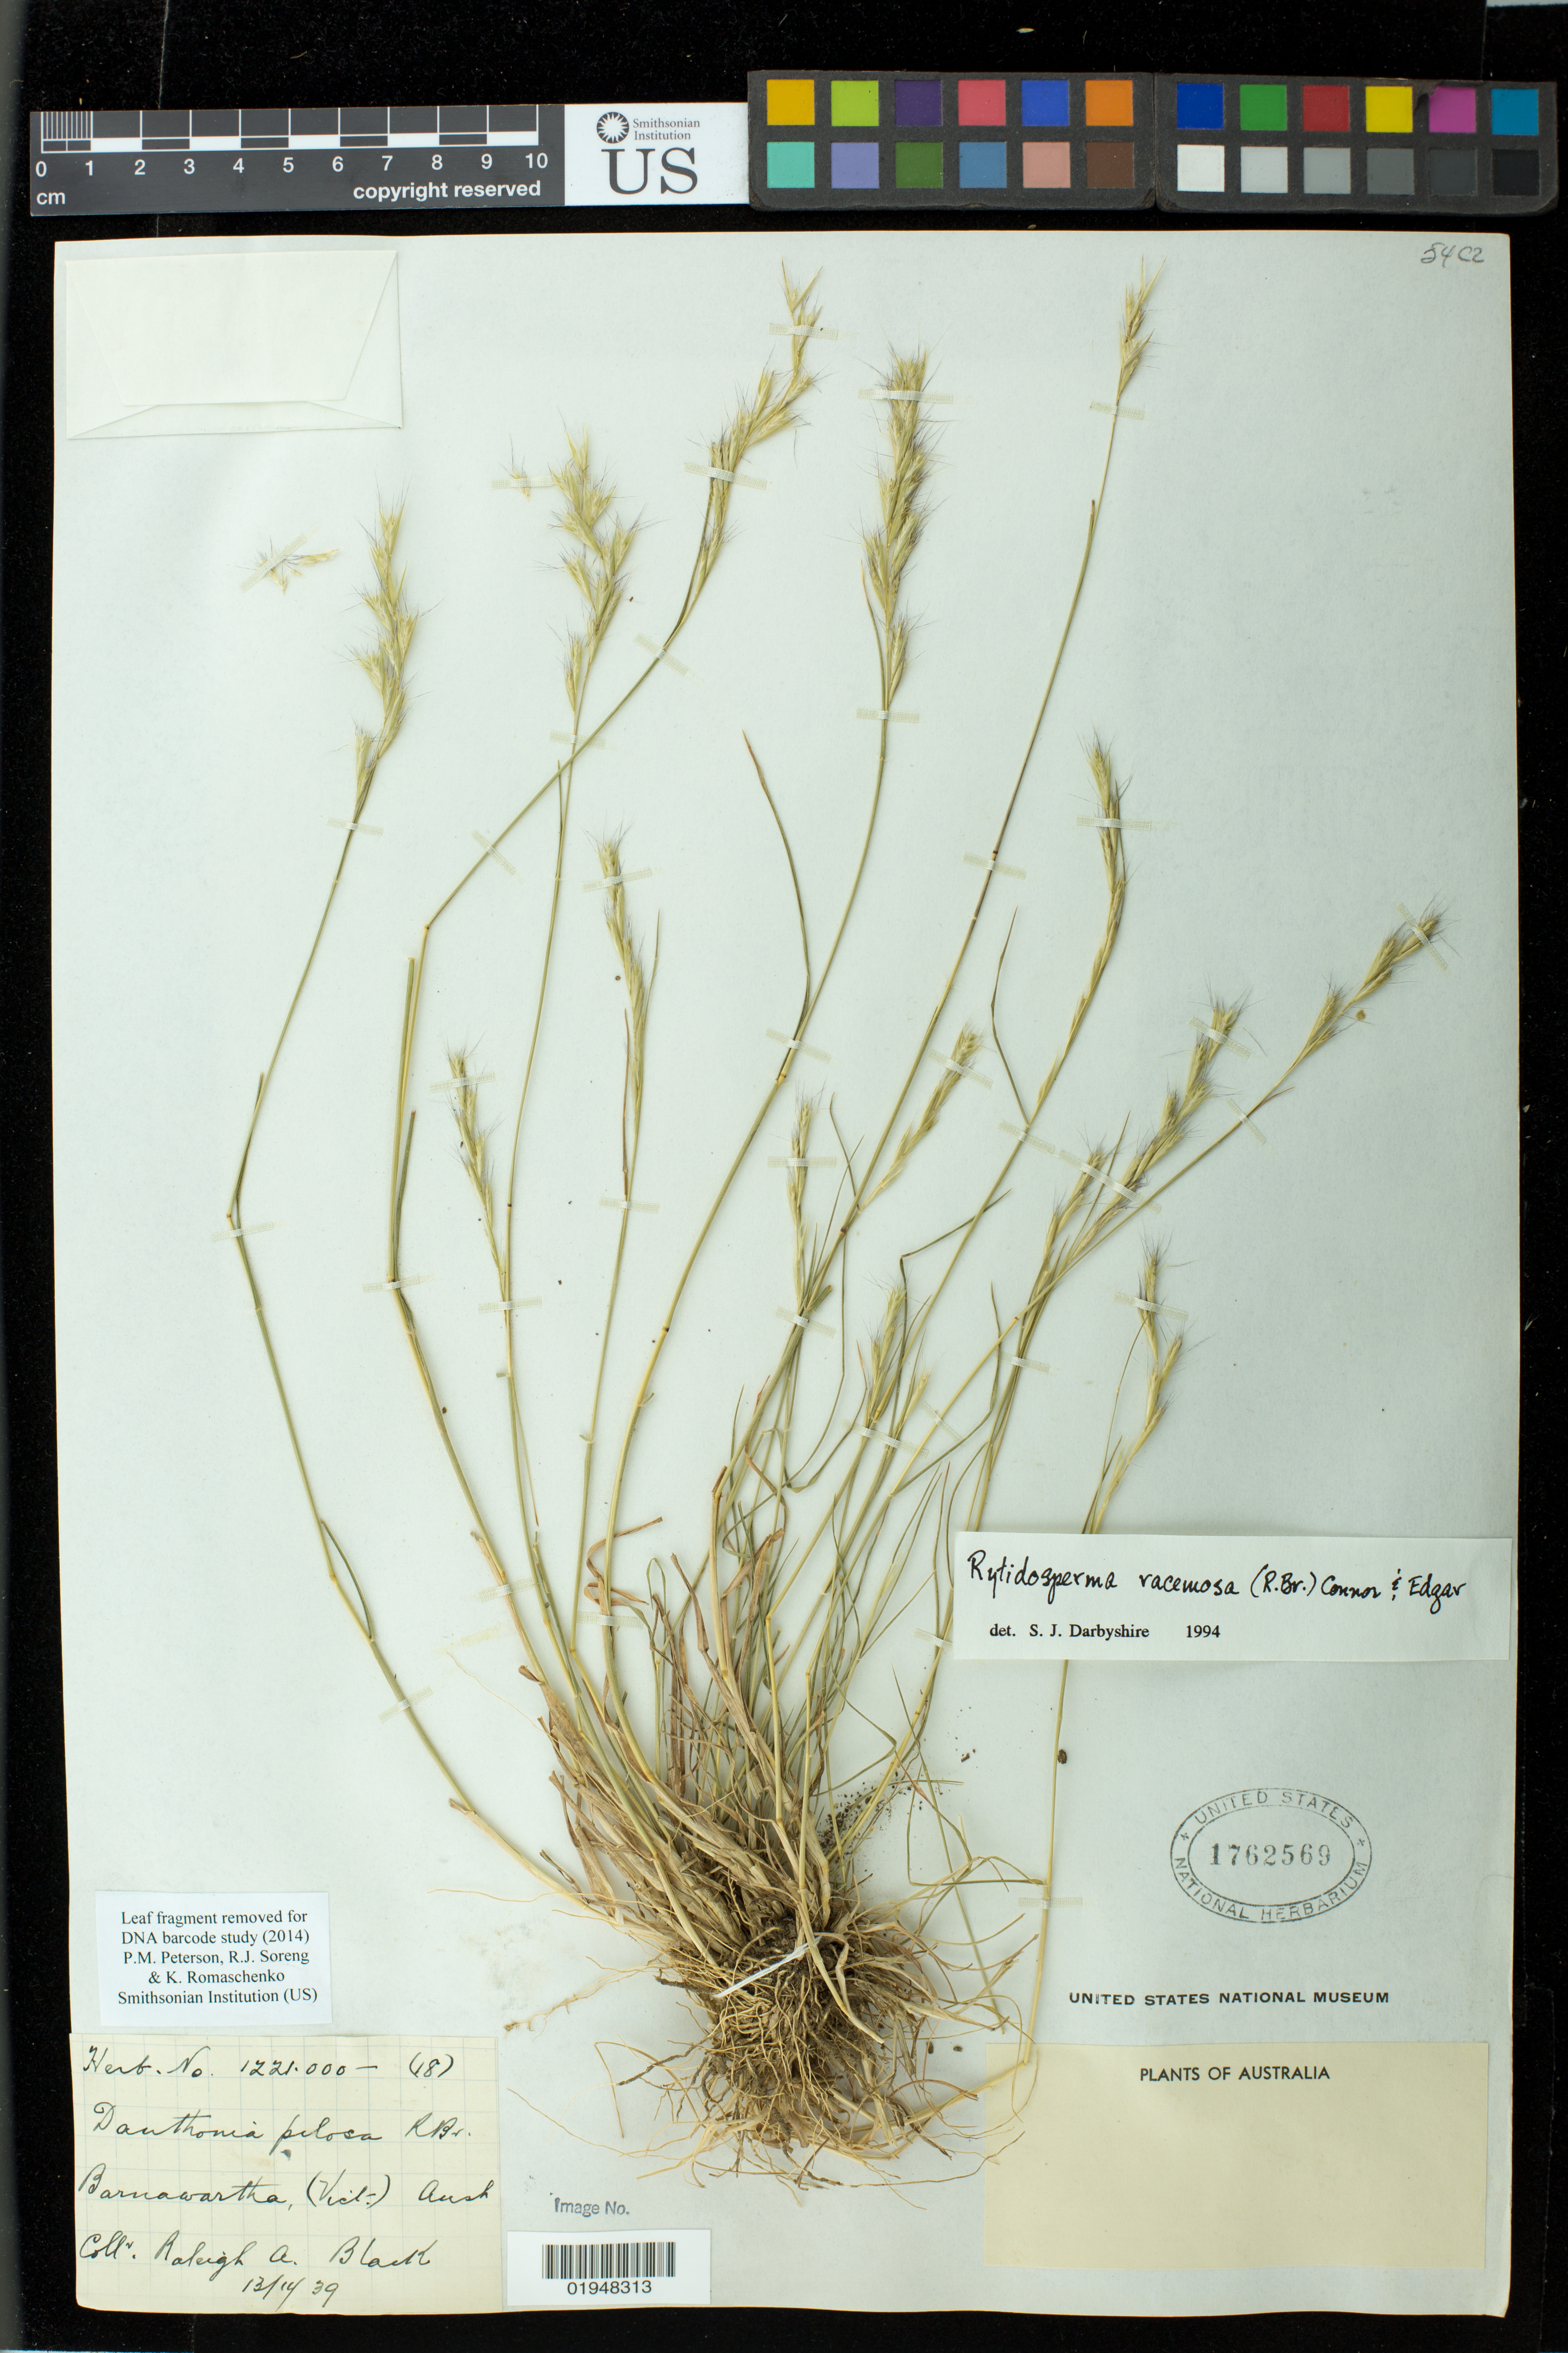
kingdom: Plantae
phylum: Tracheophyta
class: Liliopsida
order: Poales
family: Poaceae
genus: Rytidosperma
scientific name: Rytidosperma racemosum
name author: (R. Br.) Connor & Edgar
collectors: R. A. Black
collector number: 1221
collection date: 1939-11-13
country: Australia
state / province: Victoria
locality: Barnawartha (Vict.) Aust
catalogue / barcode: US 1762569